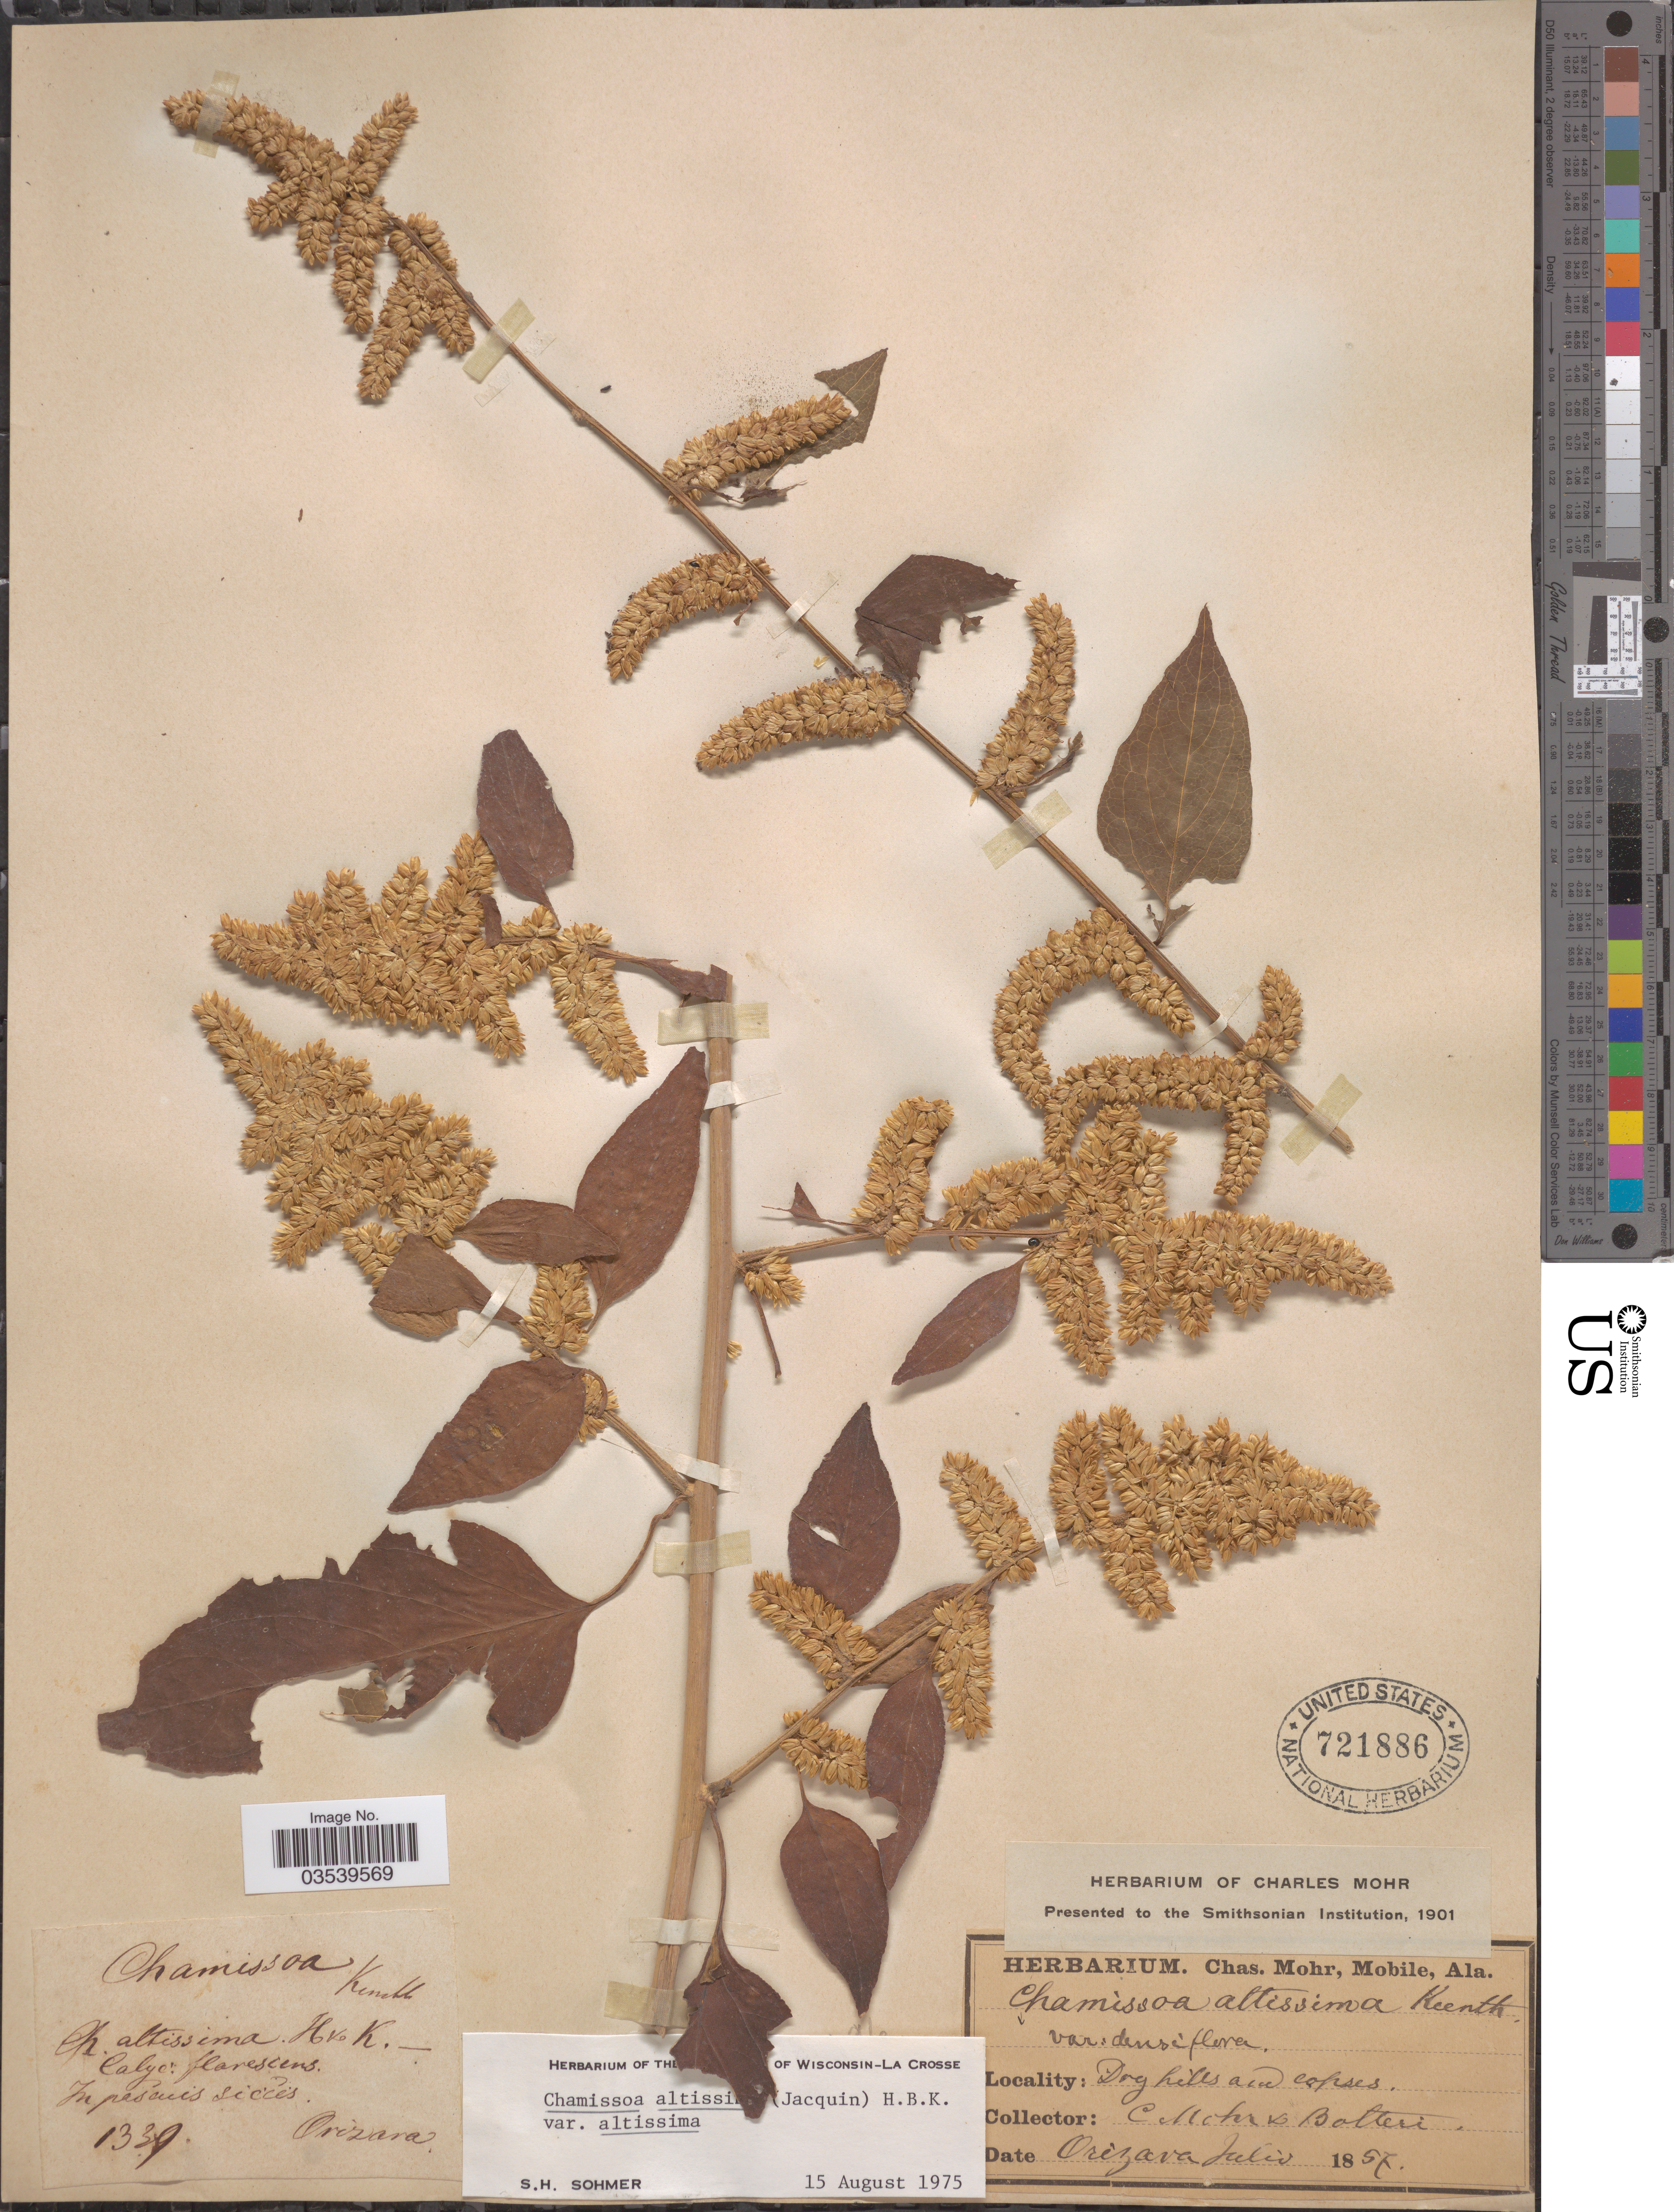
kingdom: Plantae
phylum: Tracheophyta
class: Magnoliopsida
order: Caryophyllales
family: Amaranthaceae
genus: Chamissoa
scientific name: Chamissoa altissima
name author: (Jacq.) Kunth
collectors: Mohr, C. T. (herbarium) & -. Botteri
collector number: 1339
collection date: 1857-07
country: Mexico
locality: Orizava.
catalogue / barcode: US 721886